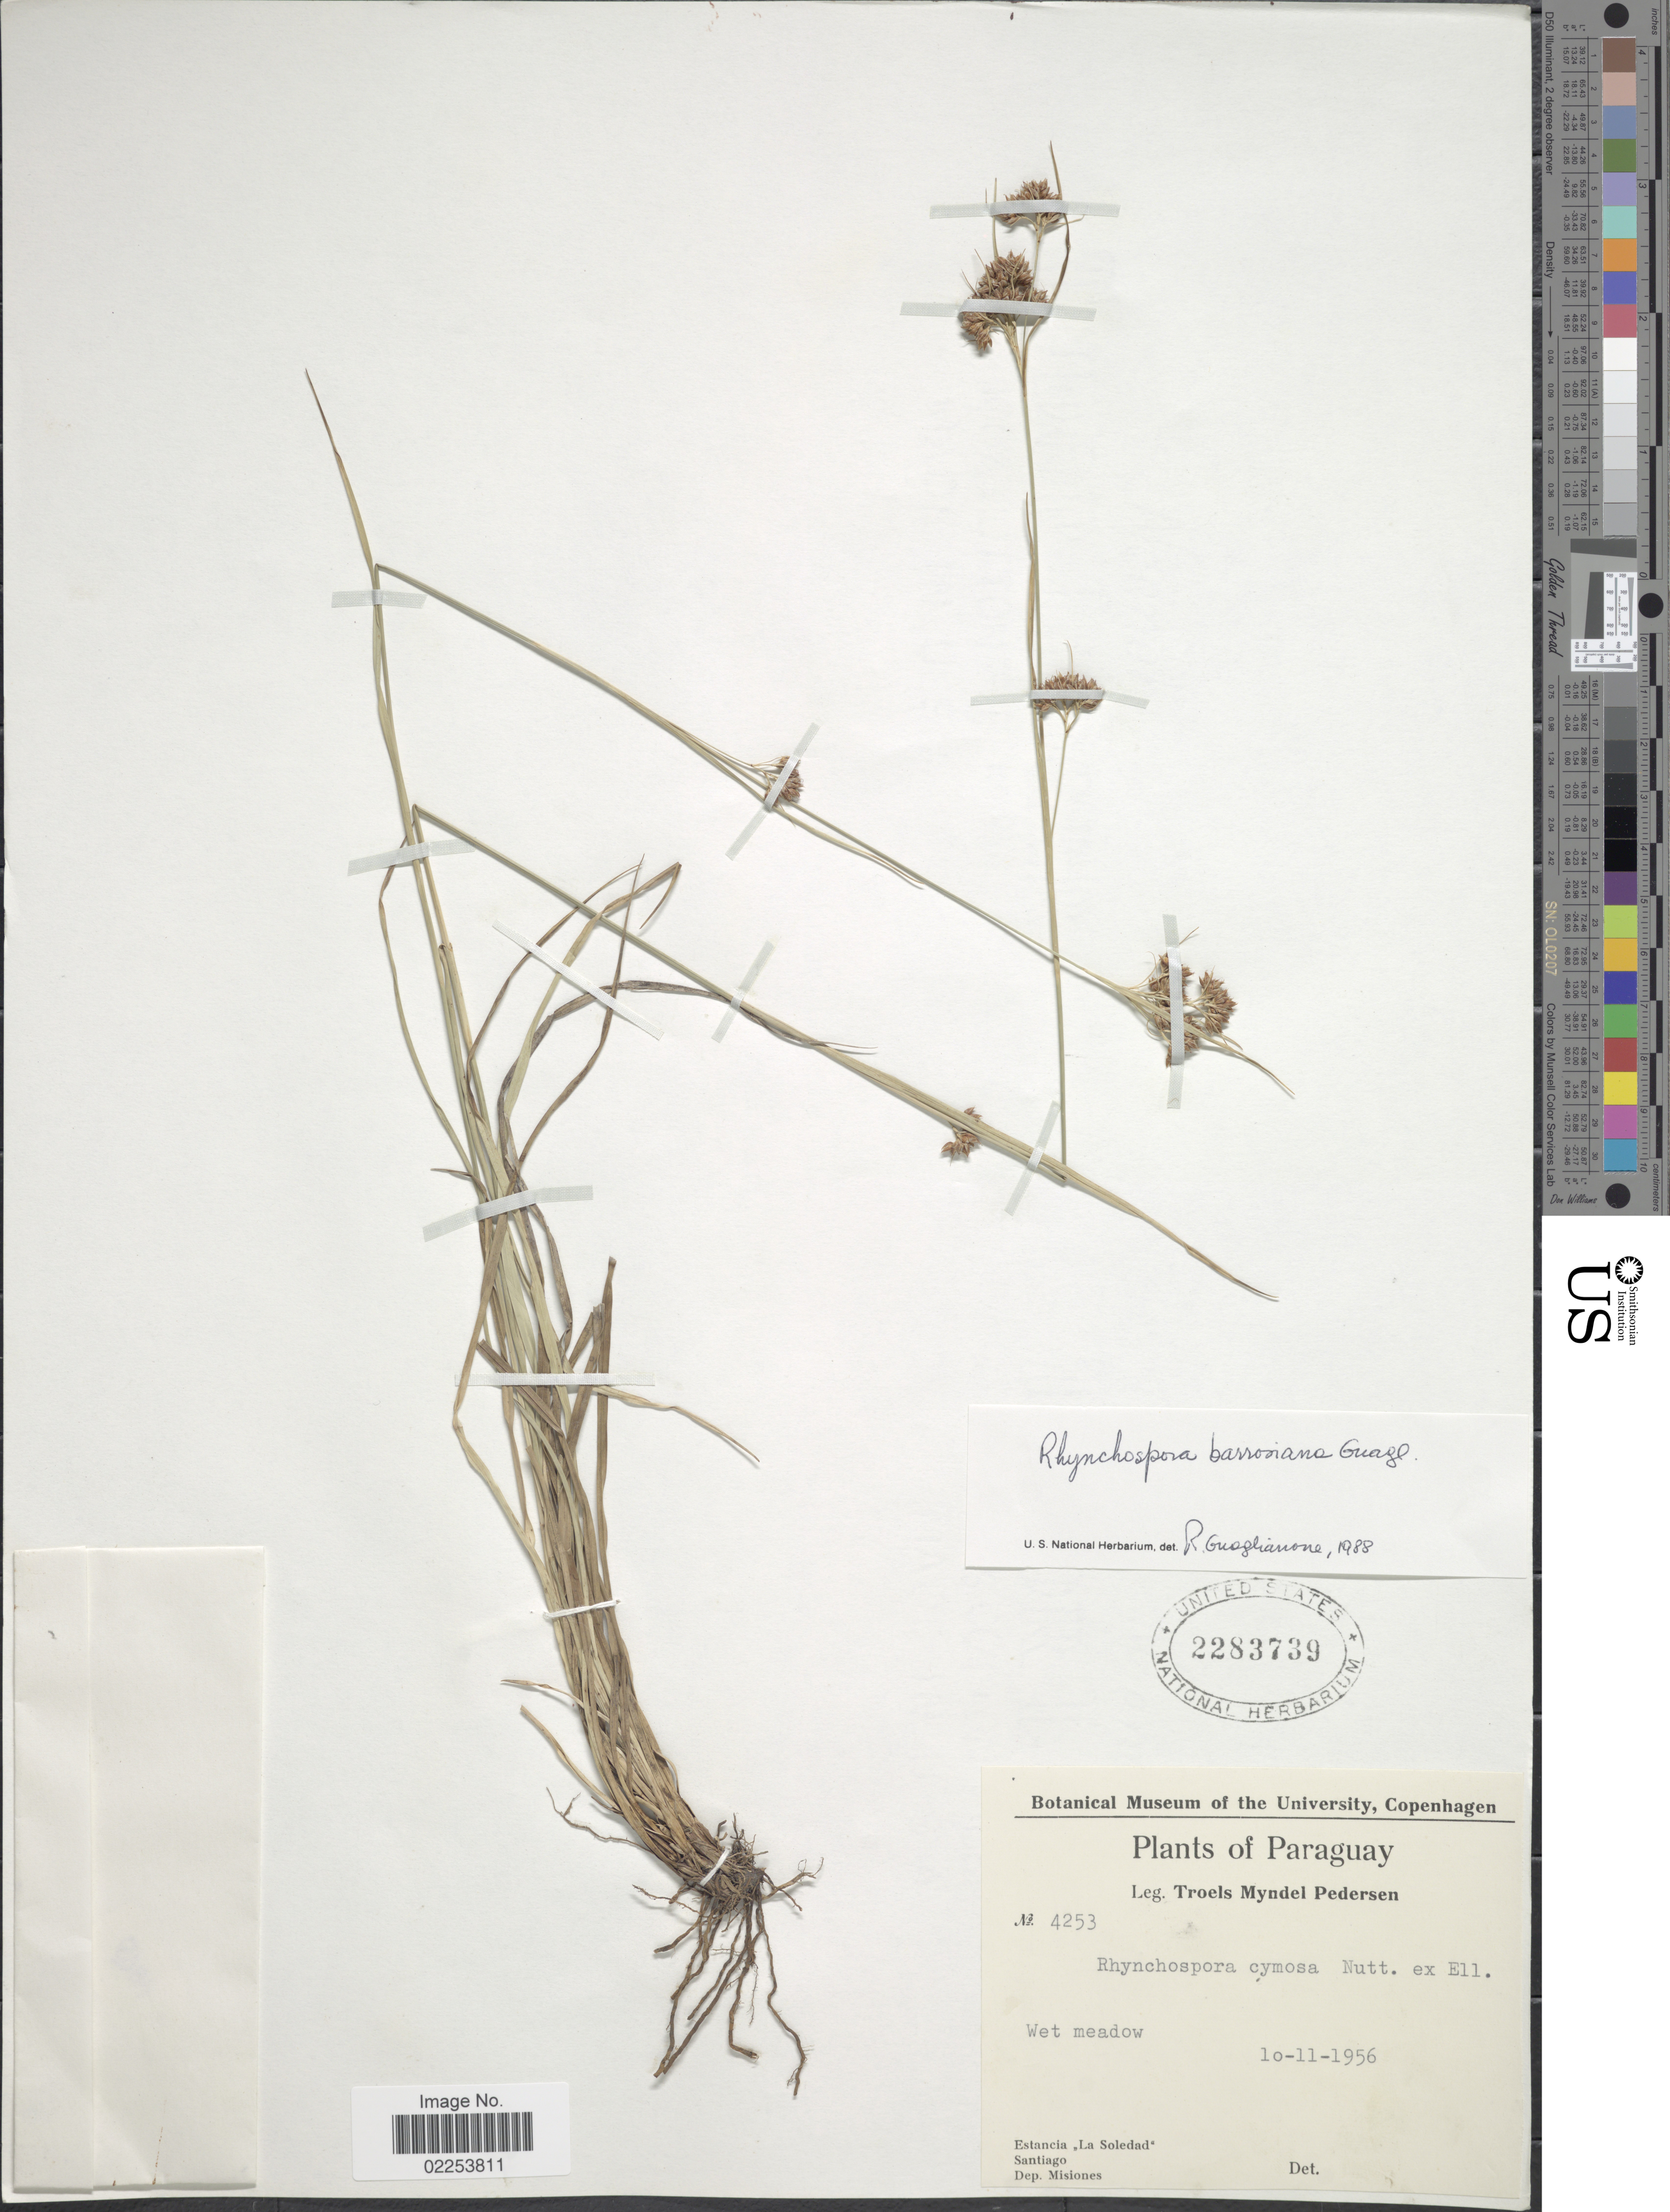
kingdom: Plantae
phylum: Tracheophyta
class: Liliopsida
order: Poales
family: Cyperaceae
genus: Rhynchospora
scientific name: Rhynchospora barrosiana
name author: Guagl.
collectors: T. Pederson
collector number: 4253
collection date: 1956-11-10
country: Paraguay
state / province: Misiones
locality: Estancia La Soledad Santiago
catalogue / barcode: US 2283739